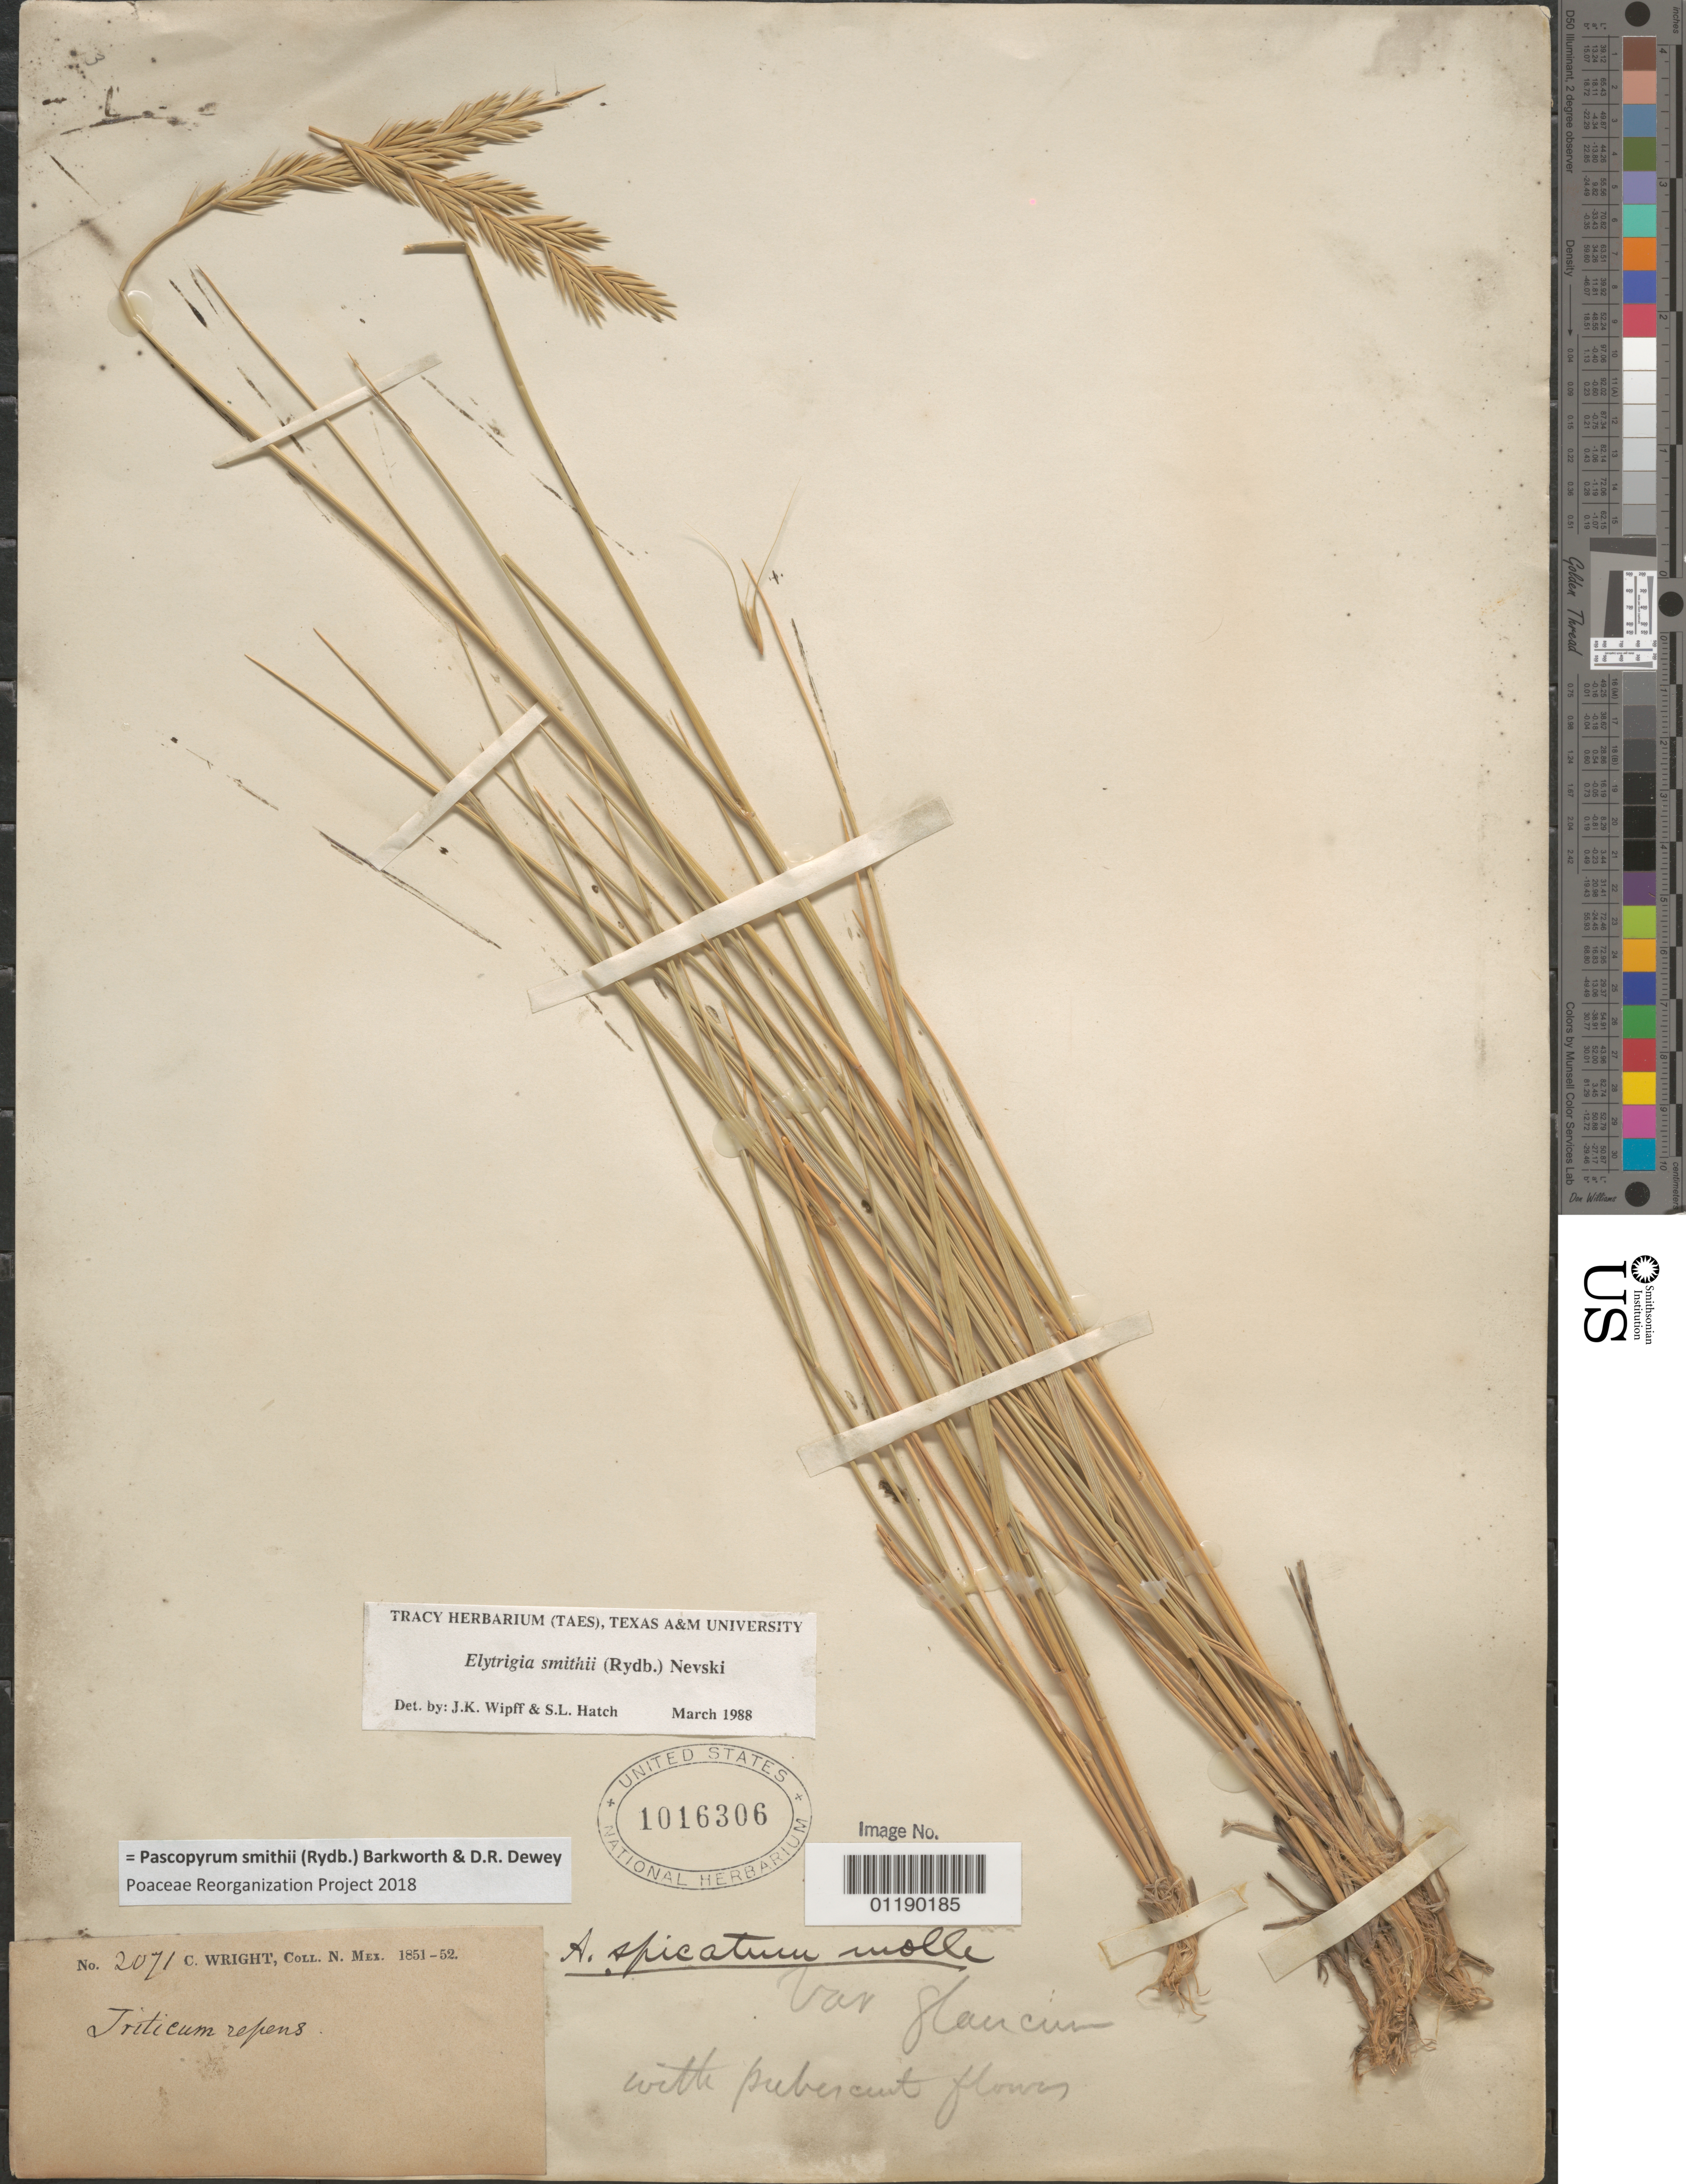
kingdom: Plantae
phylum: Tracheophyta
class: Liliopsida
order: Poales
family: Poaceae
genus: Pascopyrum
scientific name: Pascopyrum smithii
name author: (Rydb.) Barkworth & Dewey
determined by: Poaceae Reorganization Project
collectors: C. Wright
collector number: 2071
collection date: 1851/1852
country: United States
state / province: New Mexico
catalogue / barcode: US 1016306